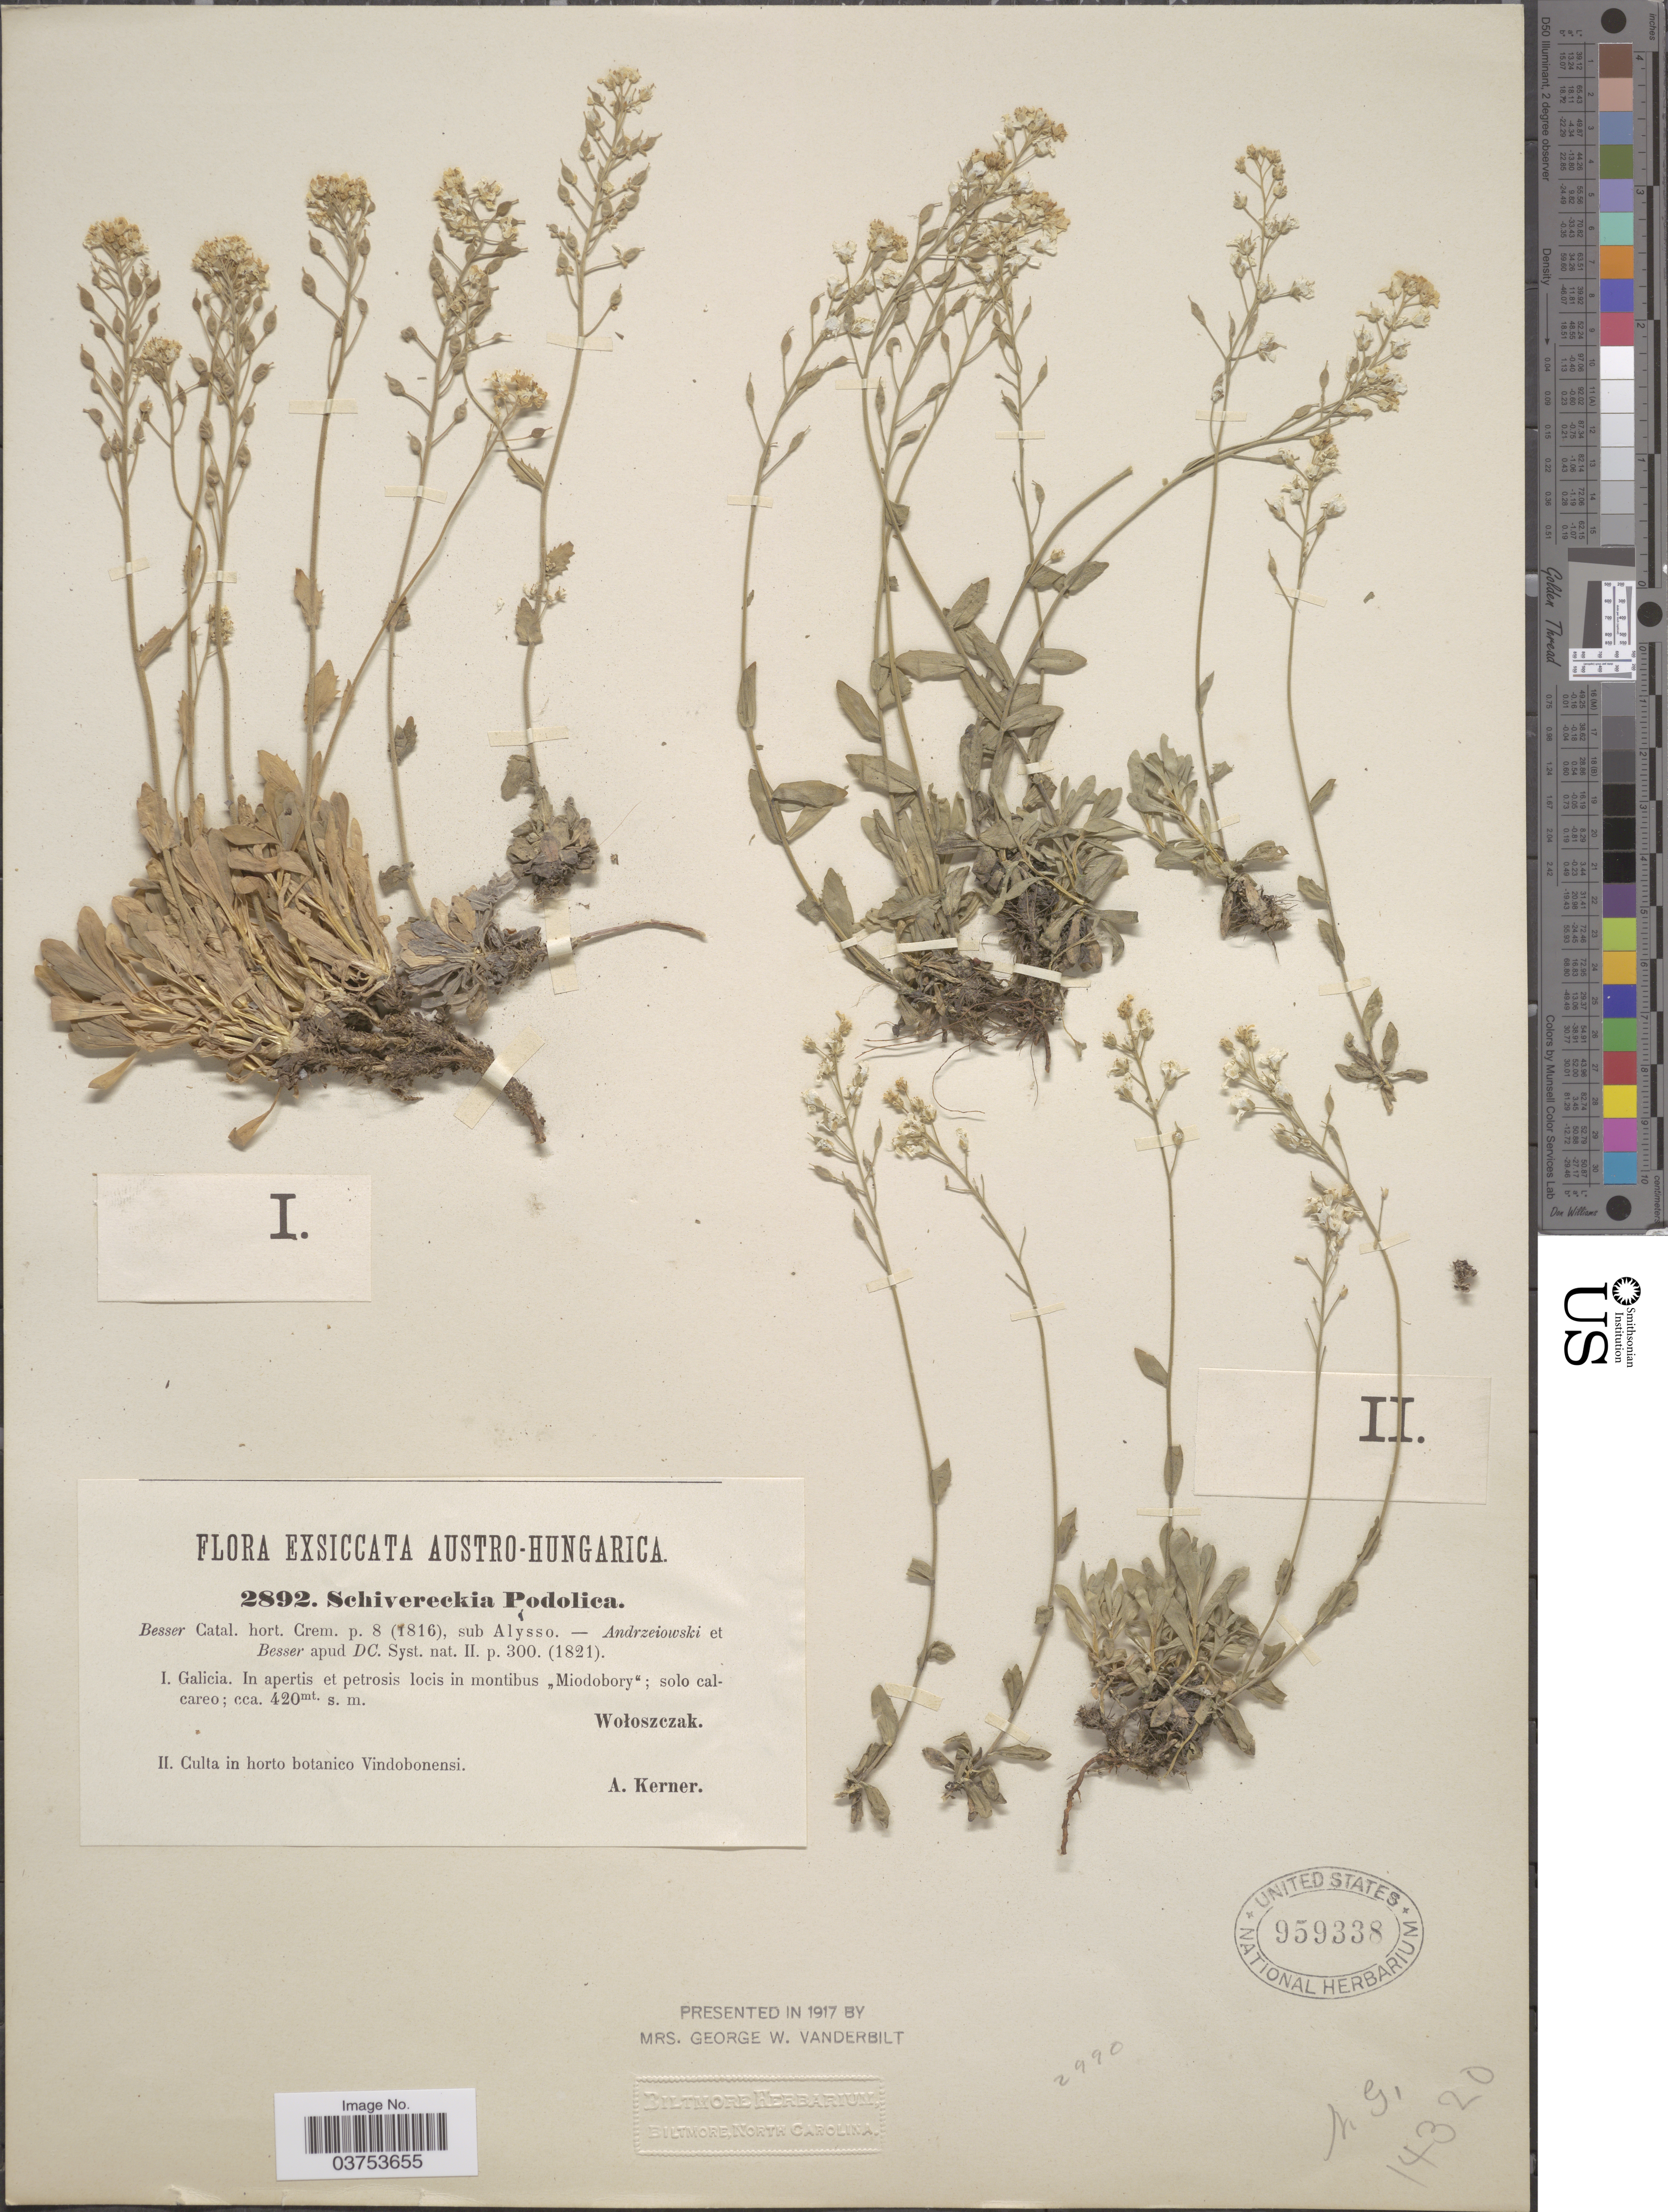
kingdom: Plantae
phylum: Tracheophyta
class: Magnoliopsida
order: Brassicales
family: Brassicaceae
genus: Schivereckia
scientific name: Schivereckia podolica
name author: (Besser) Andrz. ex DC.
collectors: -. Woloszczk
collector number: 2892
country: Spain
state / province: Galicia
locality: Austro-Hungarica. In apertis et petrosis locis in montibus "Miodobory".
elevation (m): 420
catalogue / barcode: US 959338